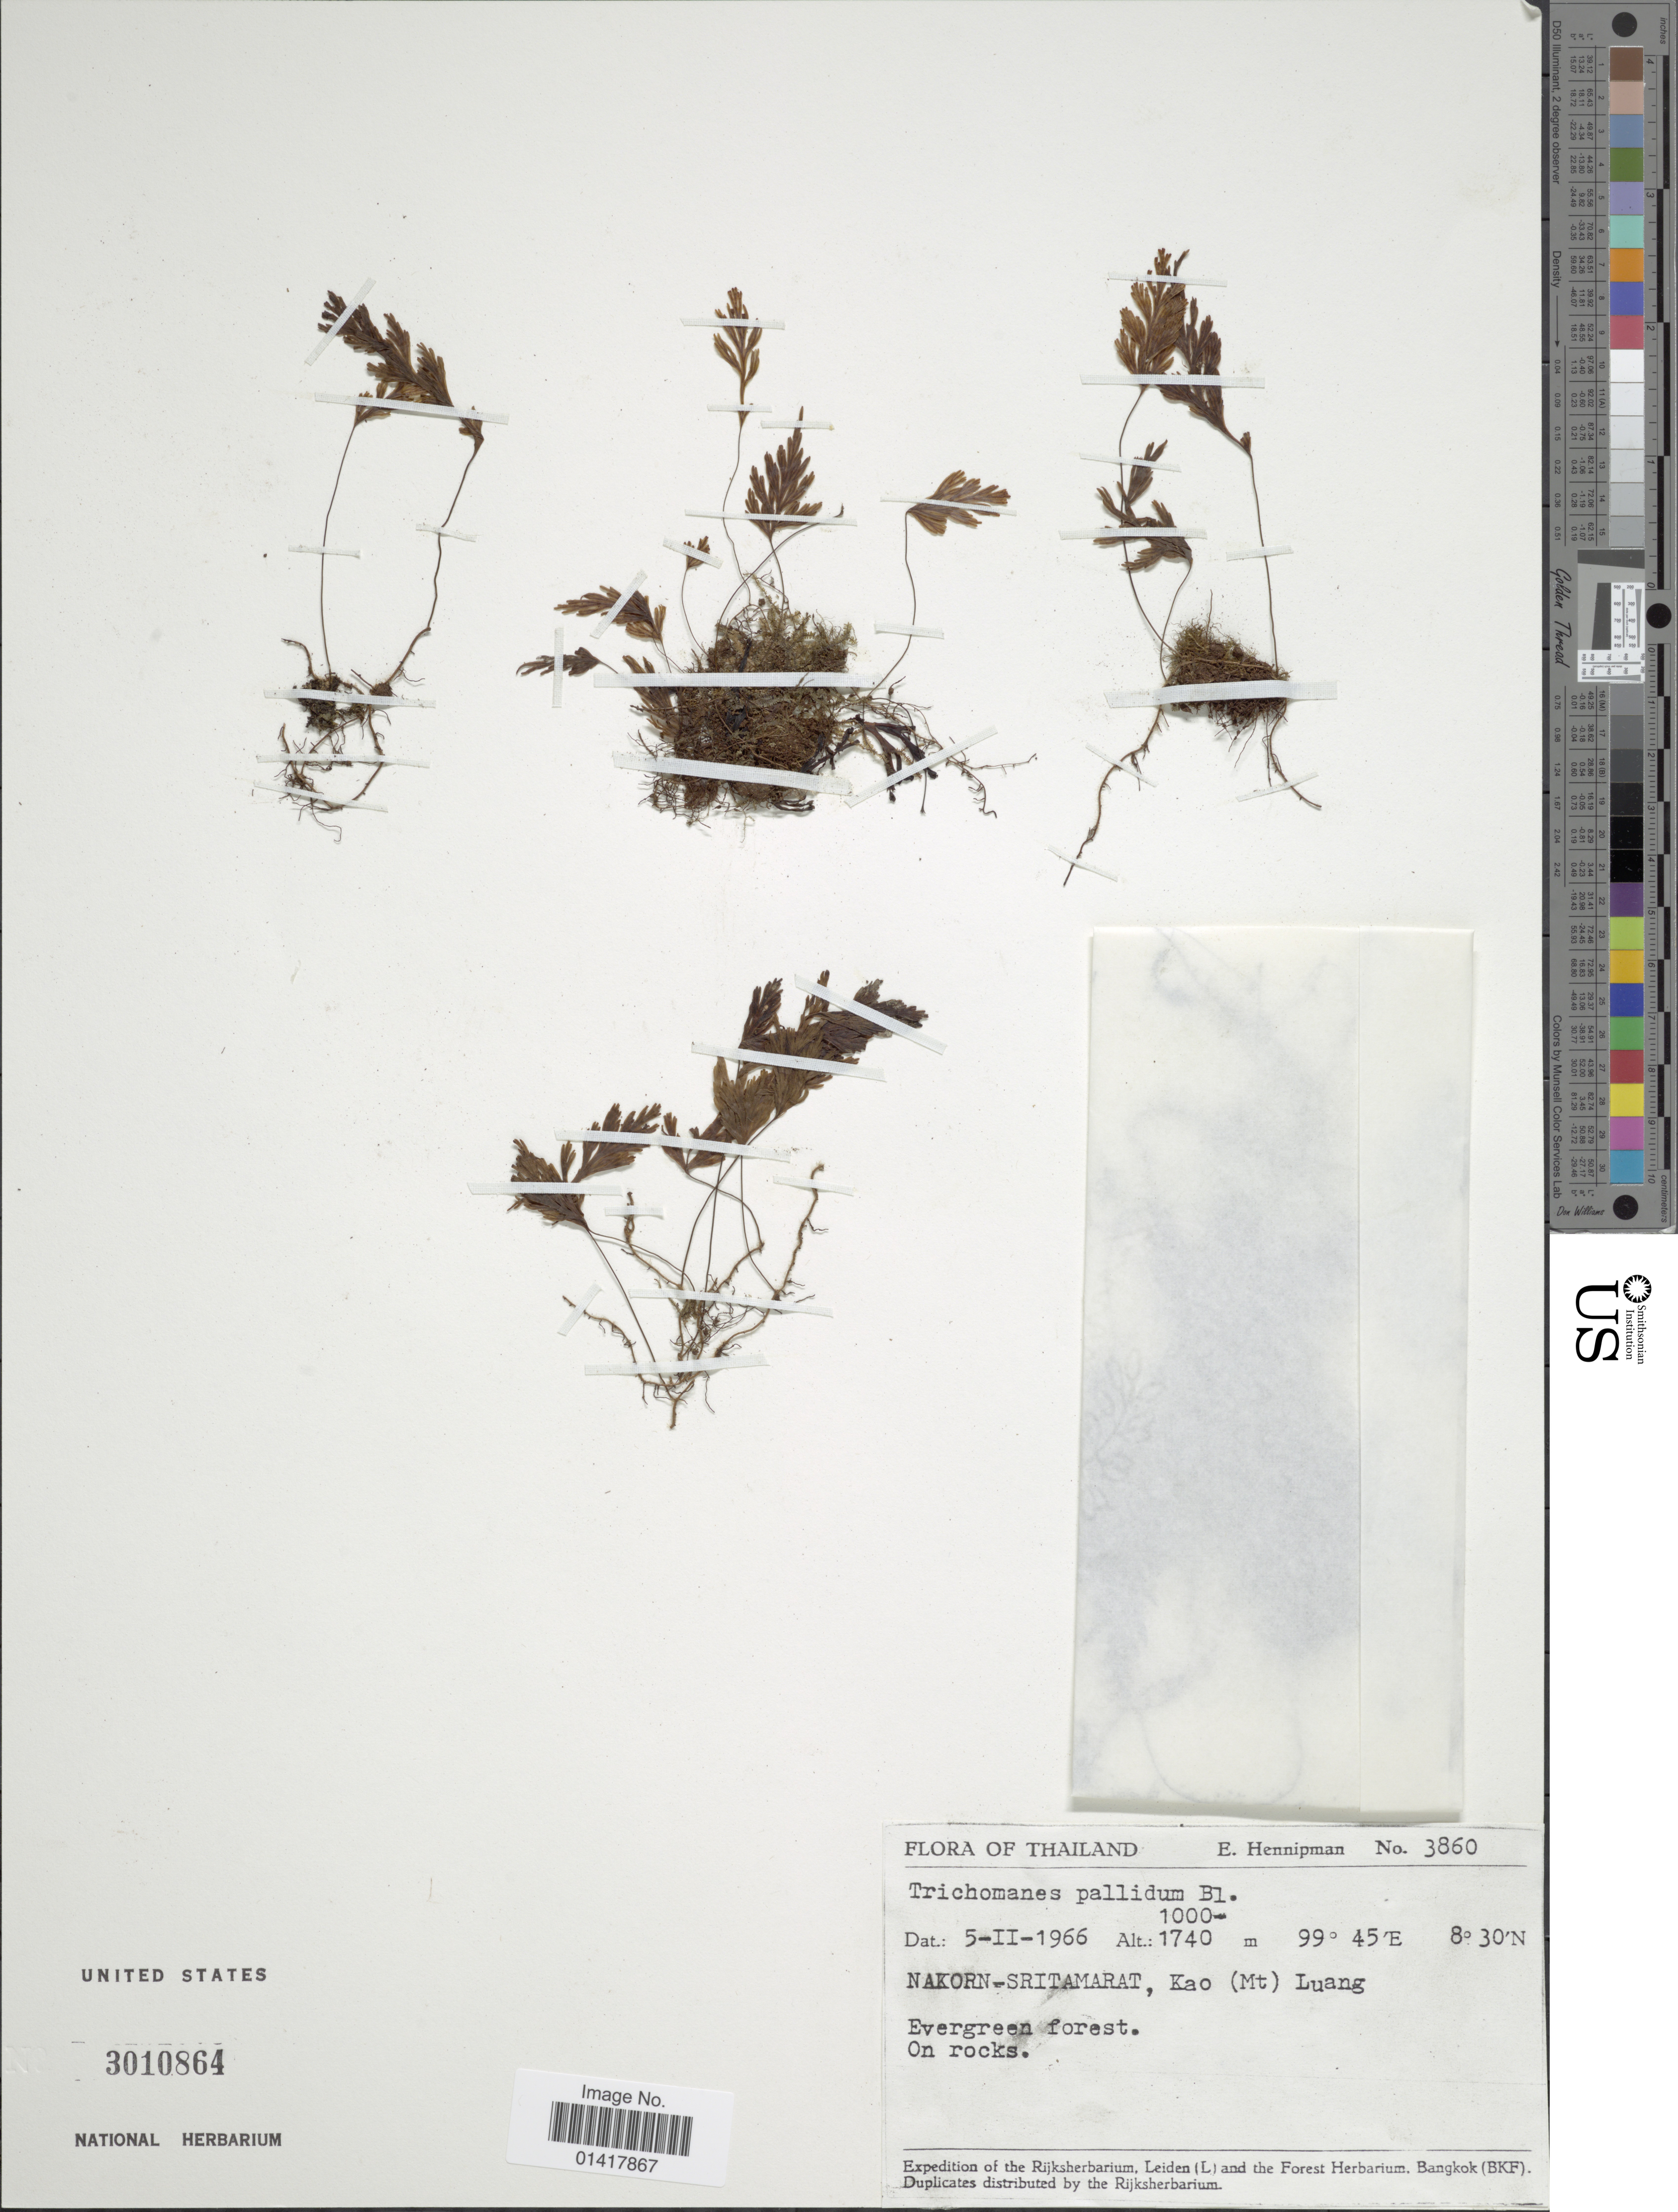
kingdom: Plantae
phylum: Tracheophyta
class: Polypodiopsida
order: Hymenophyllales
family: Hymenophyllaceae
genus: Hymenophyllum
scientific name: Hymenophyllum pallidum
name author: (Blume) Ebihara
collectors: E. Hennipman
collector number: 3860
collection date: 1966-02-05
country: Thailand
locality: Nakorn-Sritamarat, Kao (Mt) Luang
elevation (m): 1000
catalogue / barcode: US 3010864